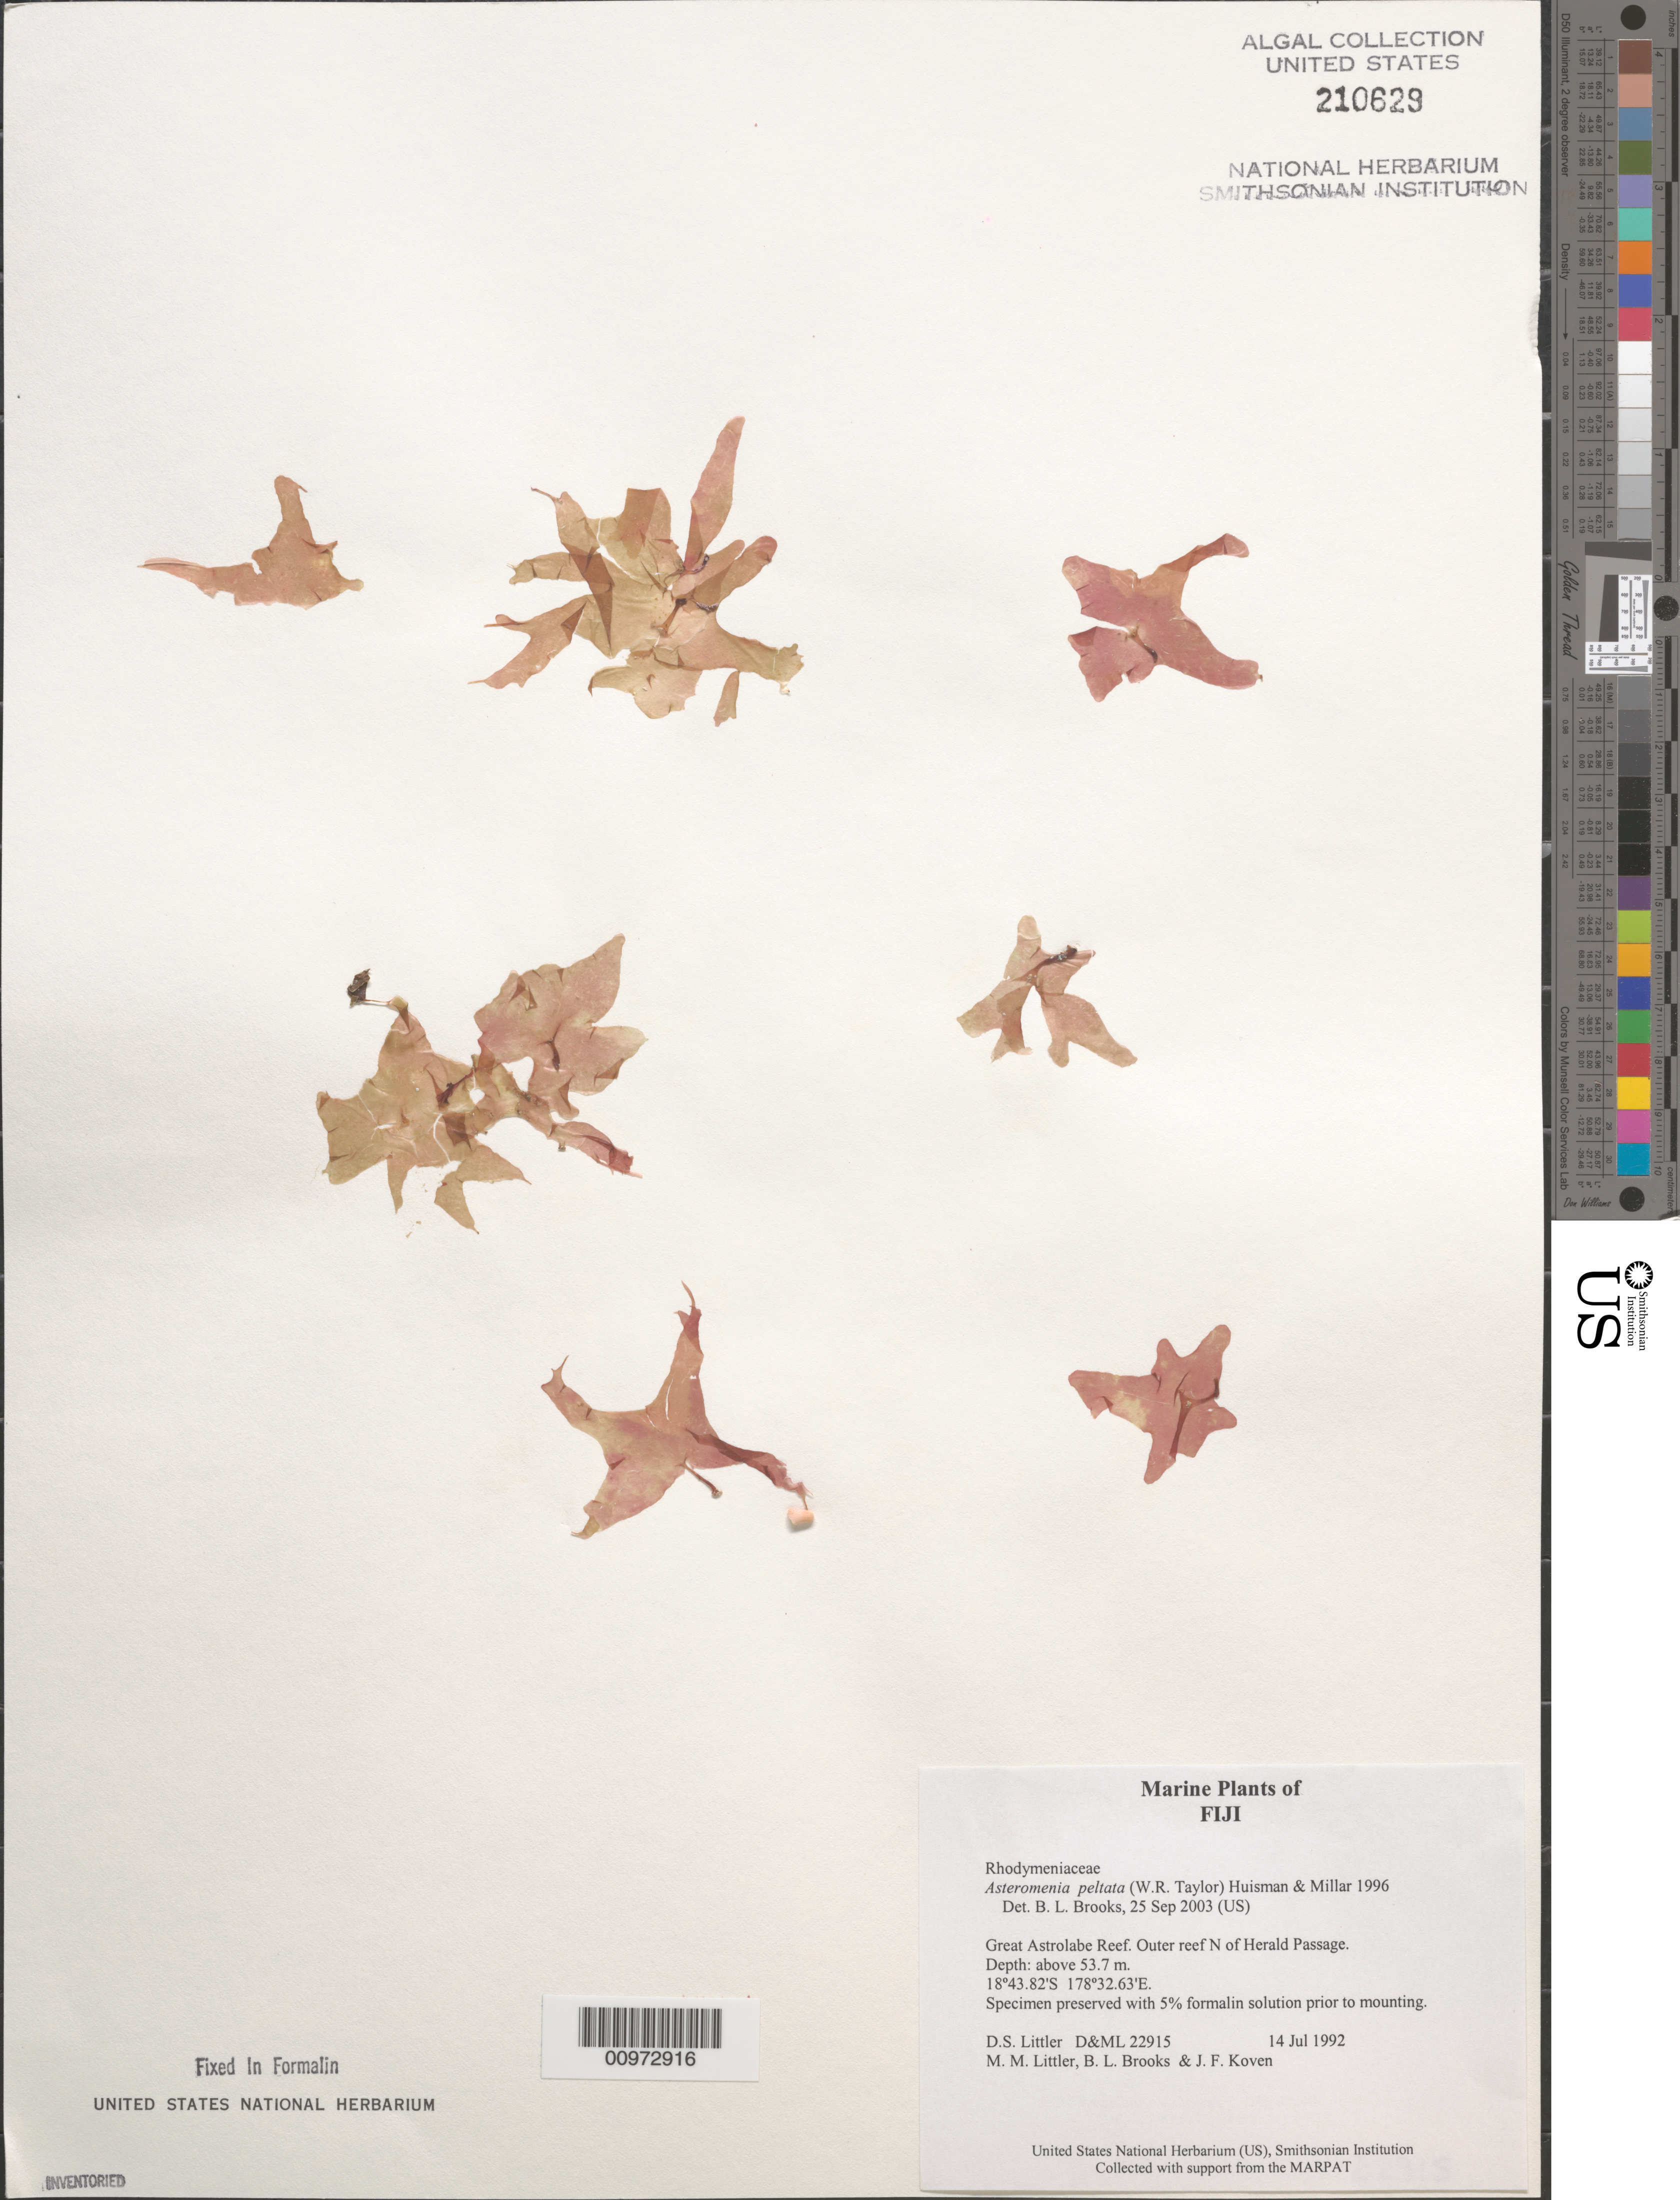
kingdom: Plantae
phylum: Rhodophyta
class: Florideophyceae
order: Rhodymeniales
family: Hymenocladiaceae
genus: Asteromenia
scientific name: Asteromenia peltata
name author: (W.R. Taylor) Huisman & A.J.K. Millar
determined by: Brooks, B. L., (BOT), Smithsonian Institution - National Museum of Natural History (UNITED STATES)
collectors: D. S. Littler, M. M. Littler, B. Brooks & J. Koven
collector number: D&ML 22915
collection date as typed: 14 Jul 1992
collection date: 1992-07-14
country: Fiji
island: Great Astrolabe Reef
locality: Great Astrolabe Reef, outer reef north of Herald Passage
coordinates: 18 43.82'S, 178 32.63'E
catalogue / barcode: US 210629